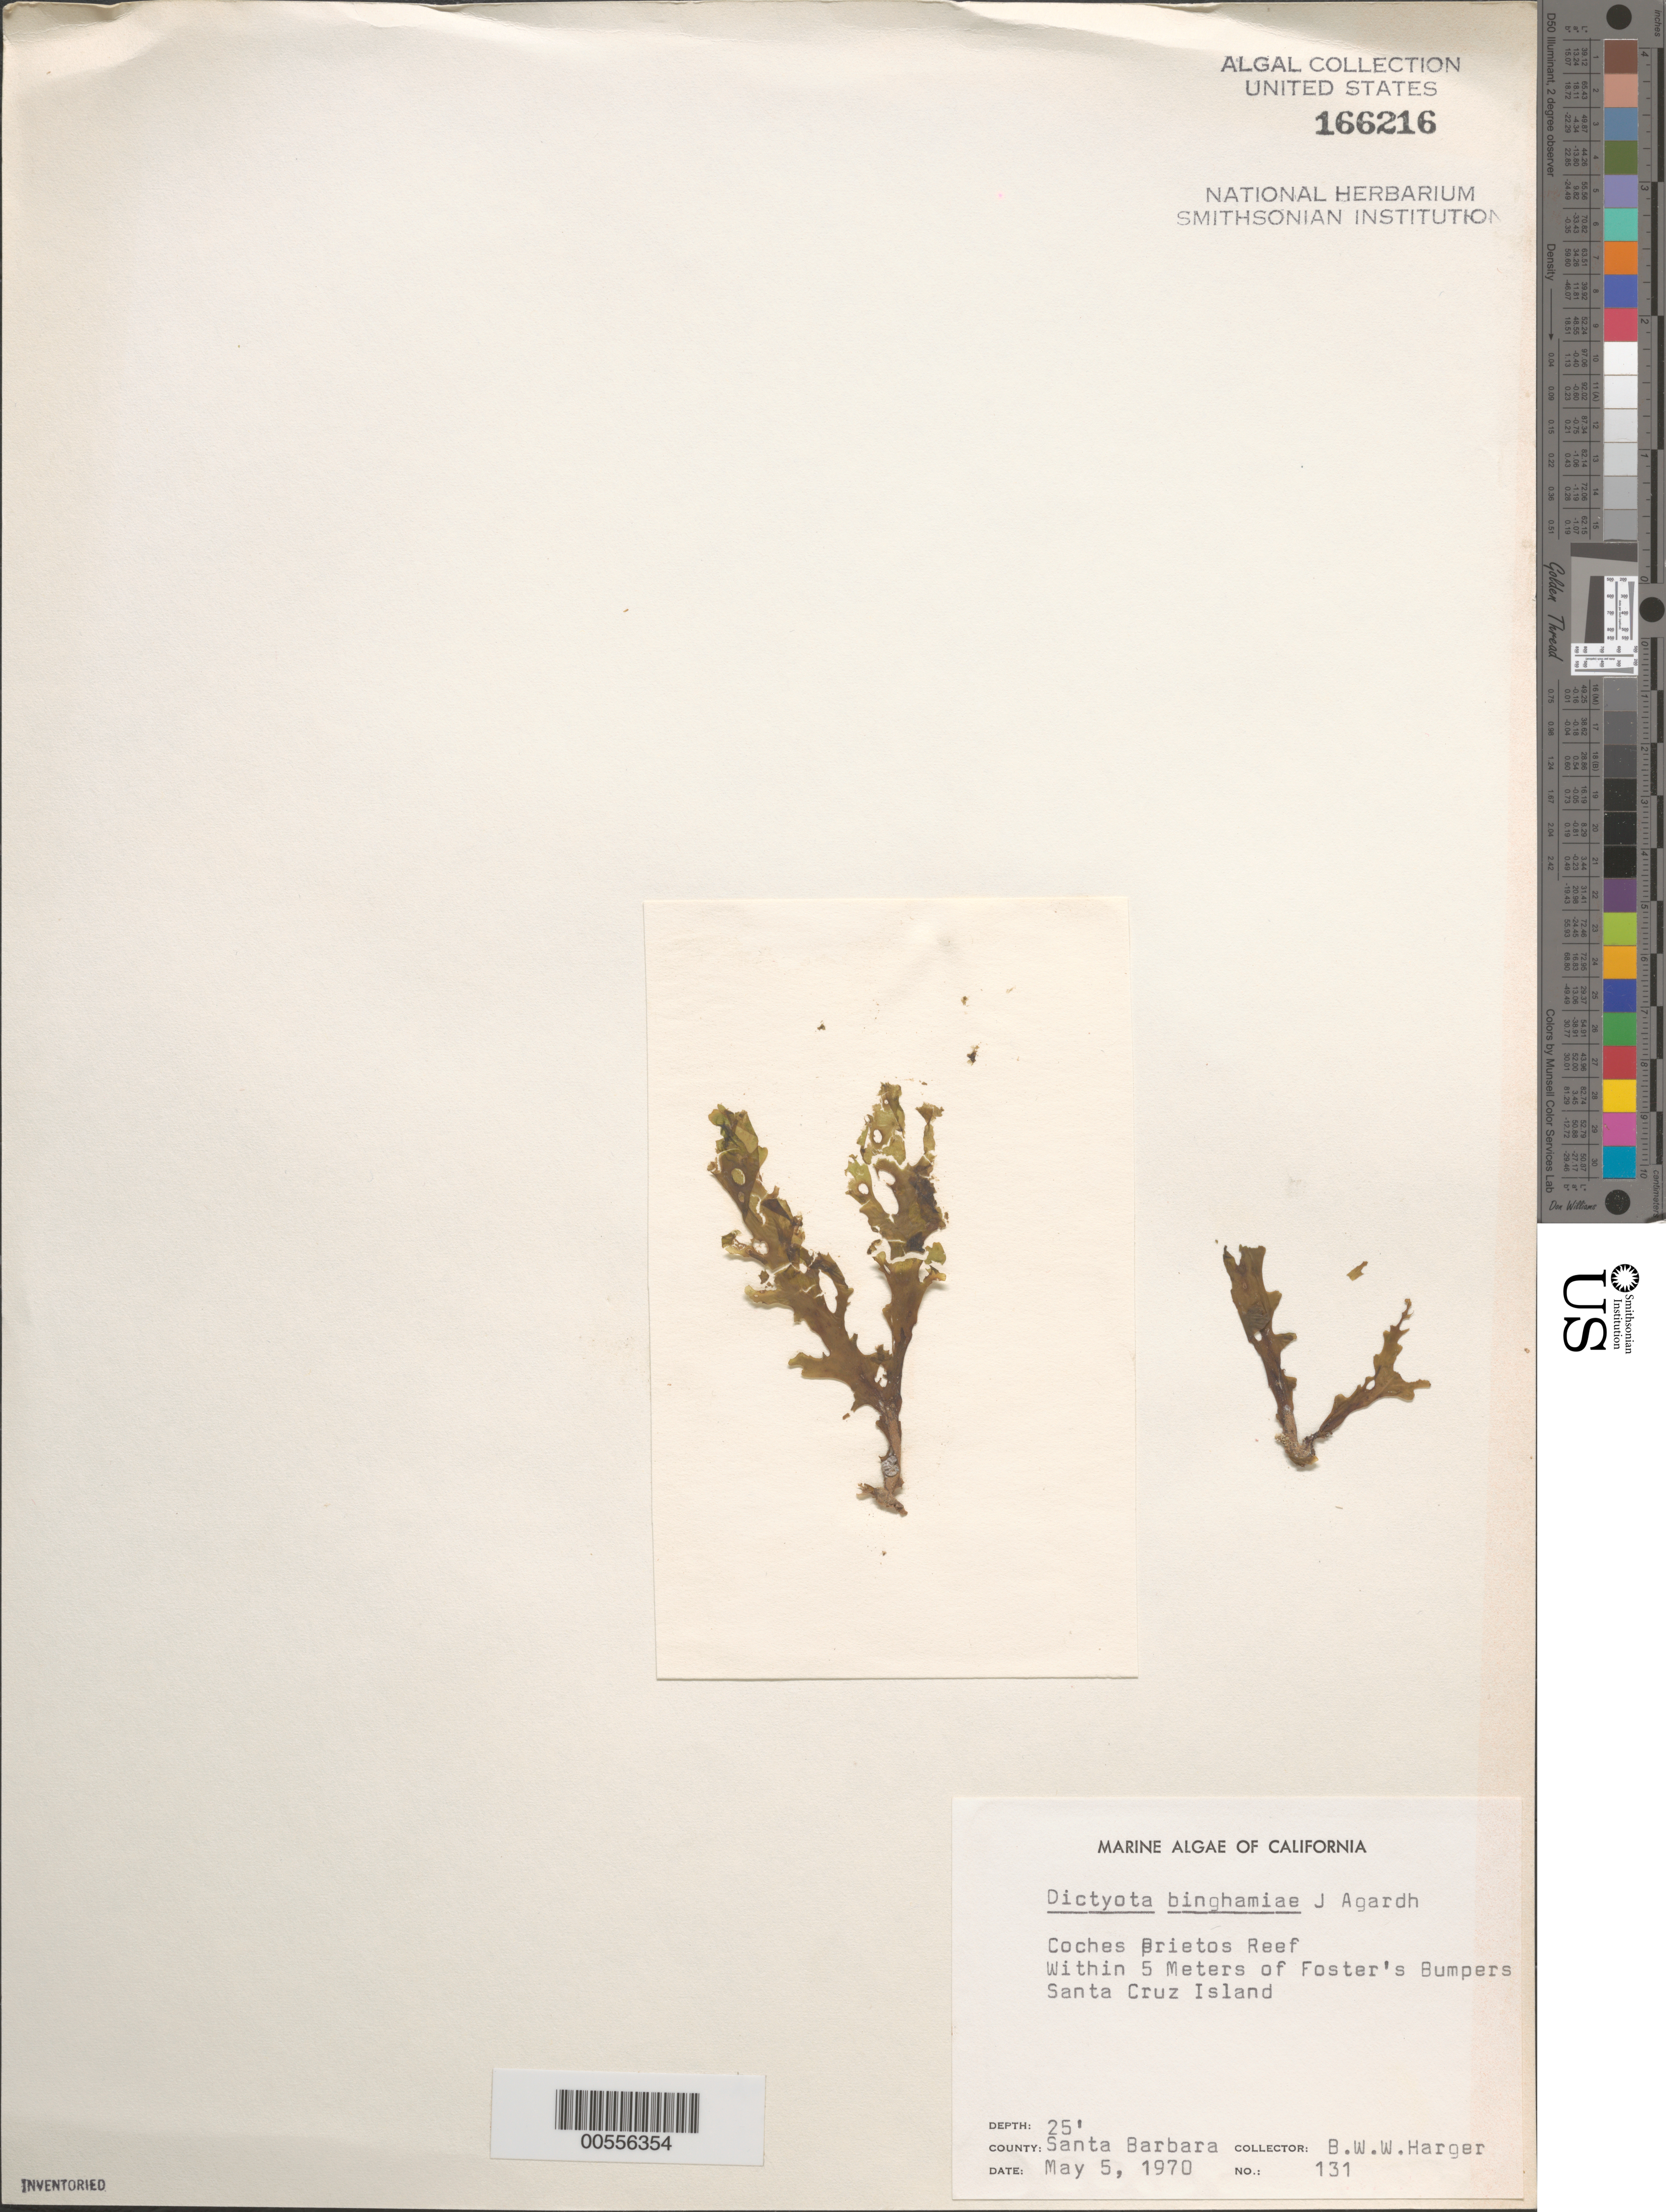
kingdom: Chromista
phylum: Ochrophyta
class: Phaeophyceae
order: Dictyotales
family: Dictyotaceae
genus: Dictyota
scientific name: Dictyota binghamiae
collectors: B. W. Harger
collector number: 131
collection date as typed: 05 May 1970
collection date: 1970-05-05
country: United States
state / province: California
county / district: Santa Barbara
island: Santa Cruz Island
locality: Coches Prietos Reef, near Foster's Bumpers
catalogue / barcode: US 166216